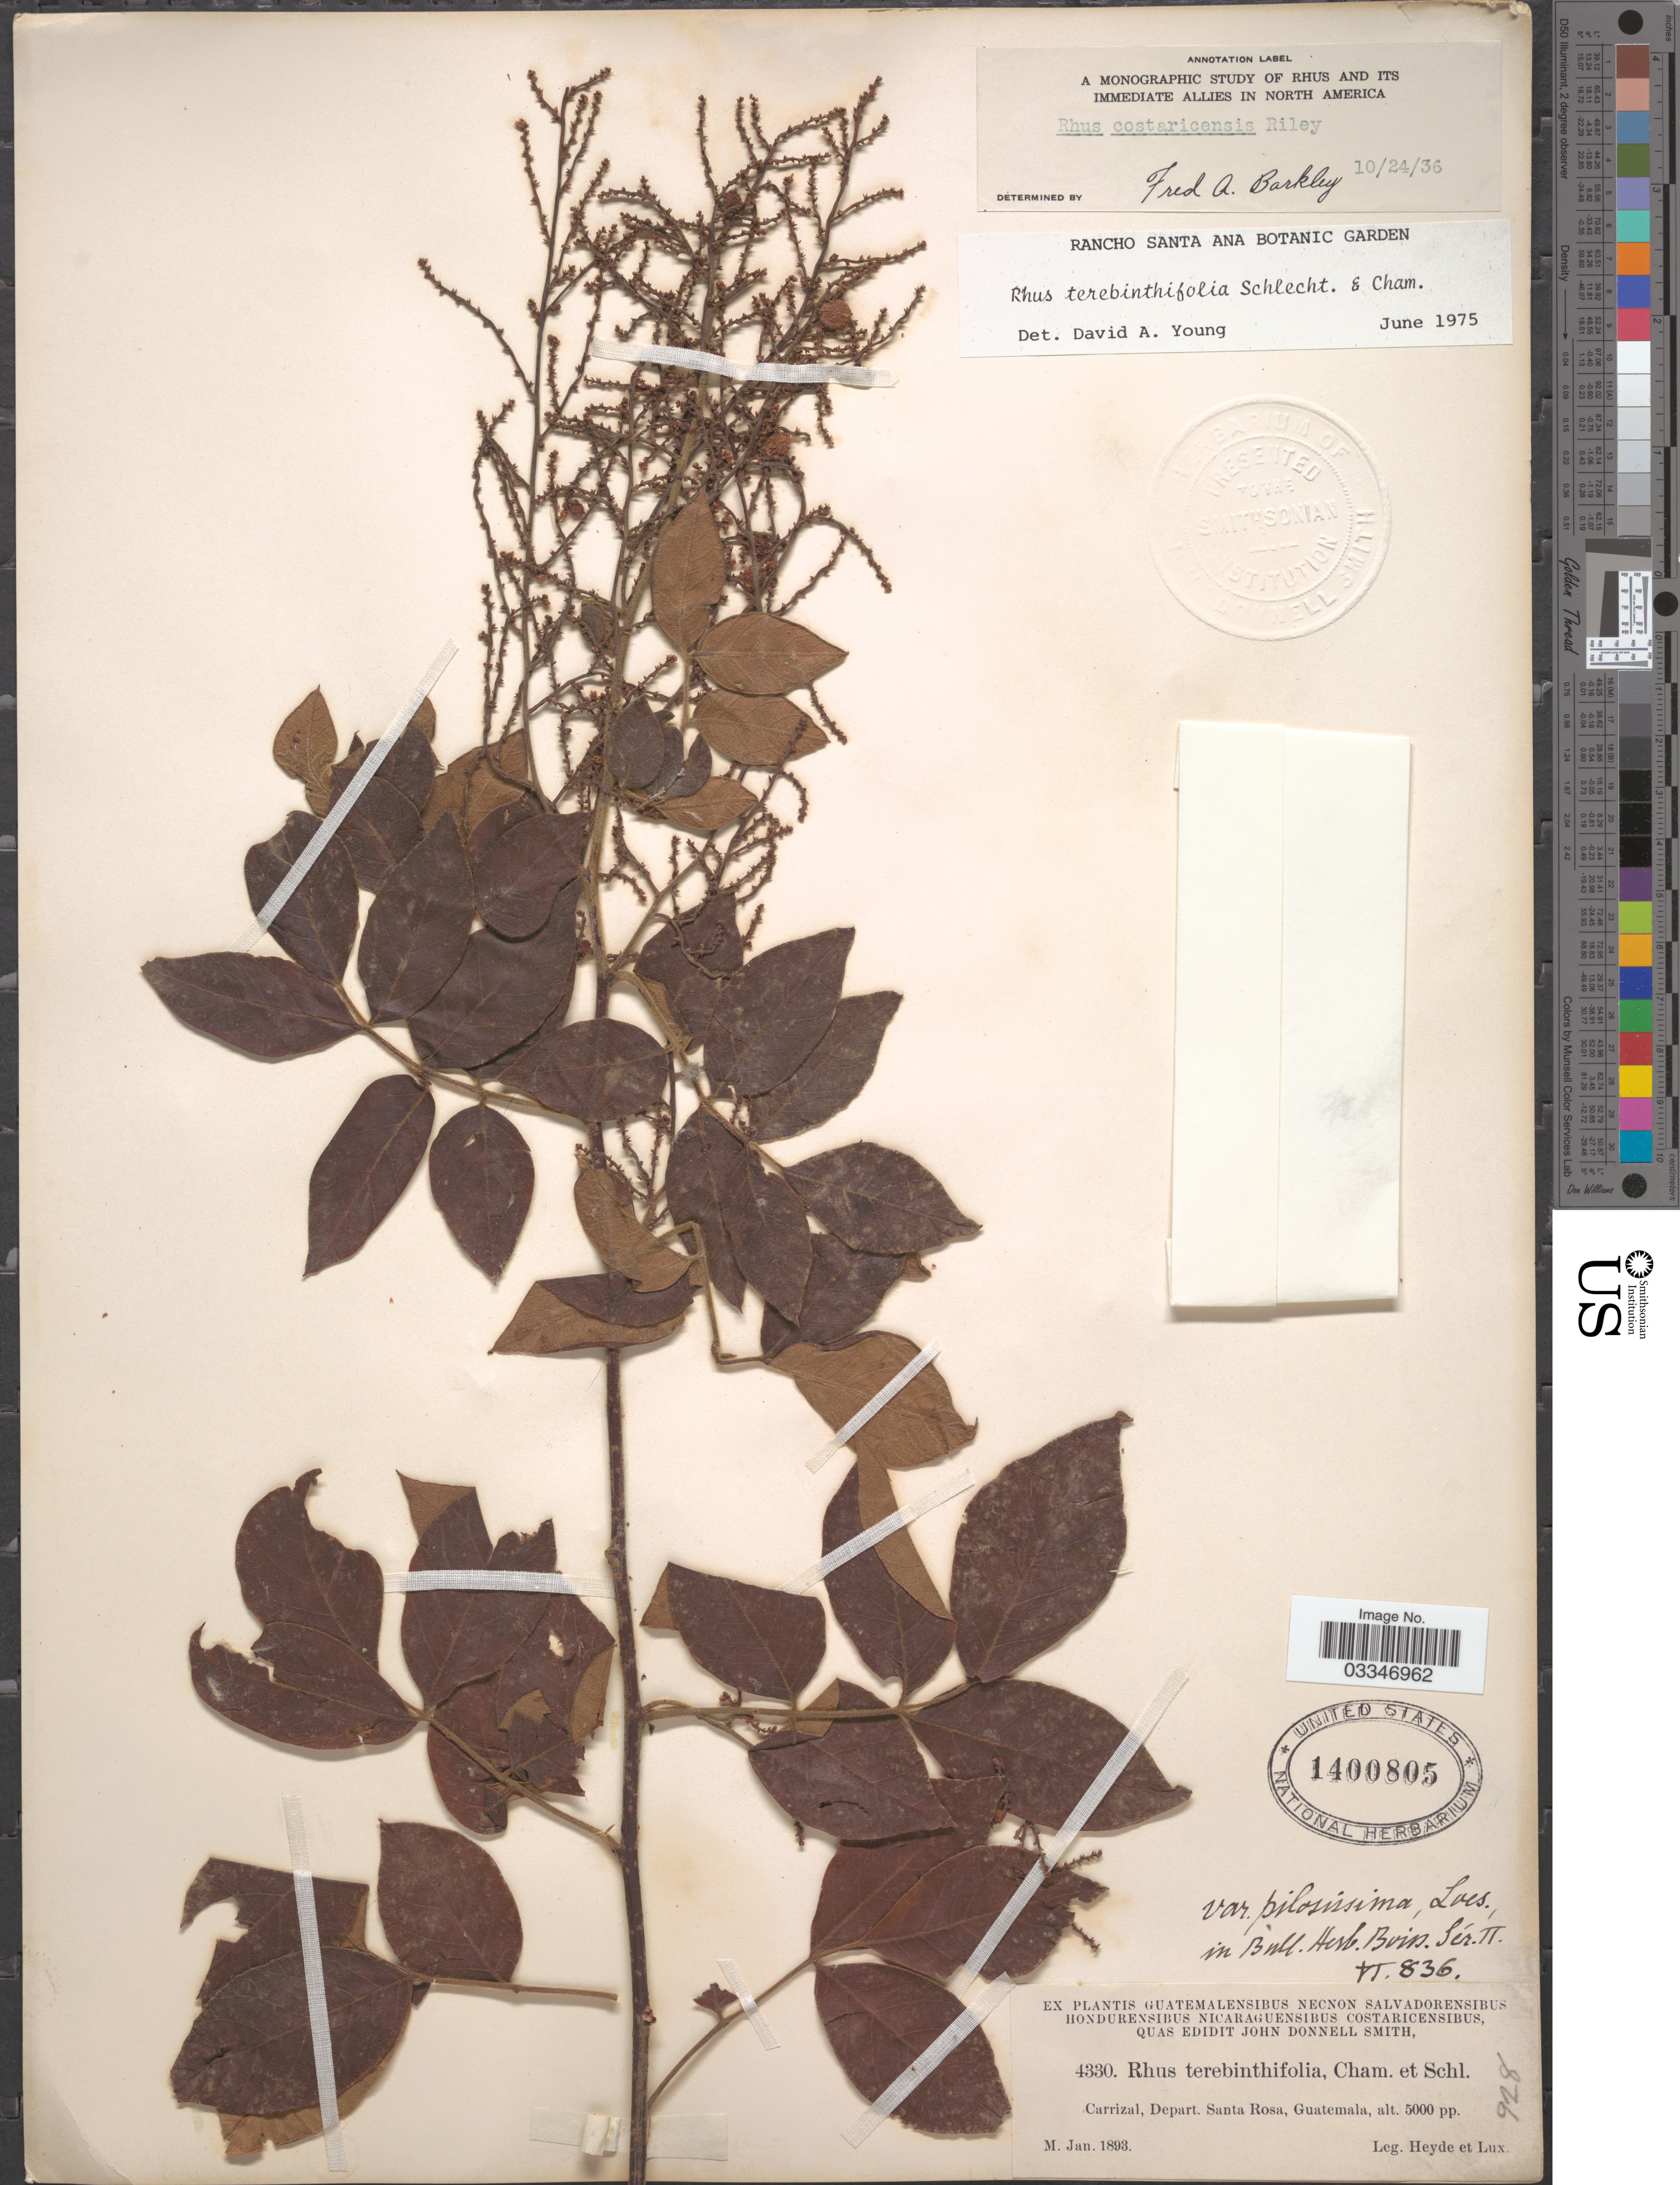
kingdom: Plantae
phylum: Tracheophyta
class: Magnoliopsida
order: Sapindales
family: Anacardiaceae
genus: Rhus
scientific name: Rhus terebinthifolia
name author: Schltdl. & Cham.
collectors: Heyde & Lux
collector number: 4330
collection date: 1893-01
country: Guatemala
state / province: Santa Rosa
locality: Carrizal, Depart. Santa Rosa.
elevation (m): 1524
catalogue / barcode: US 1400805